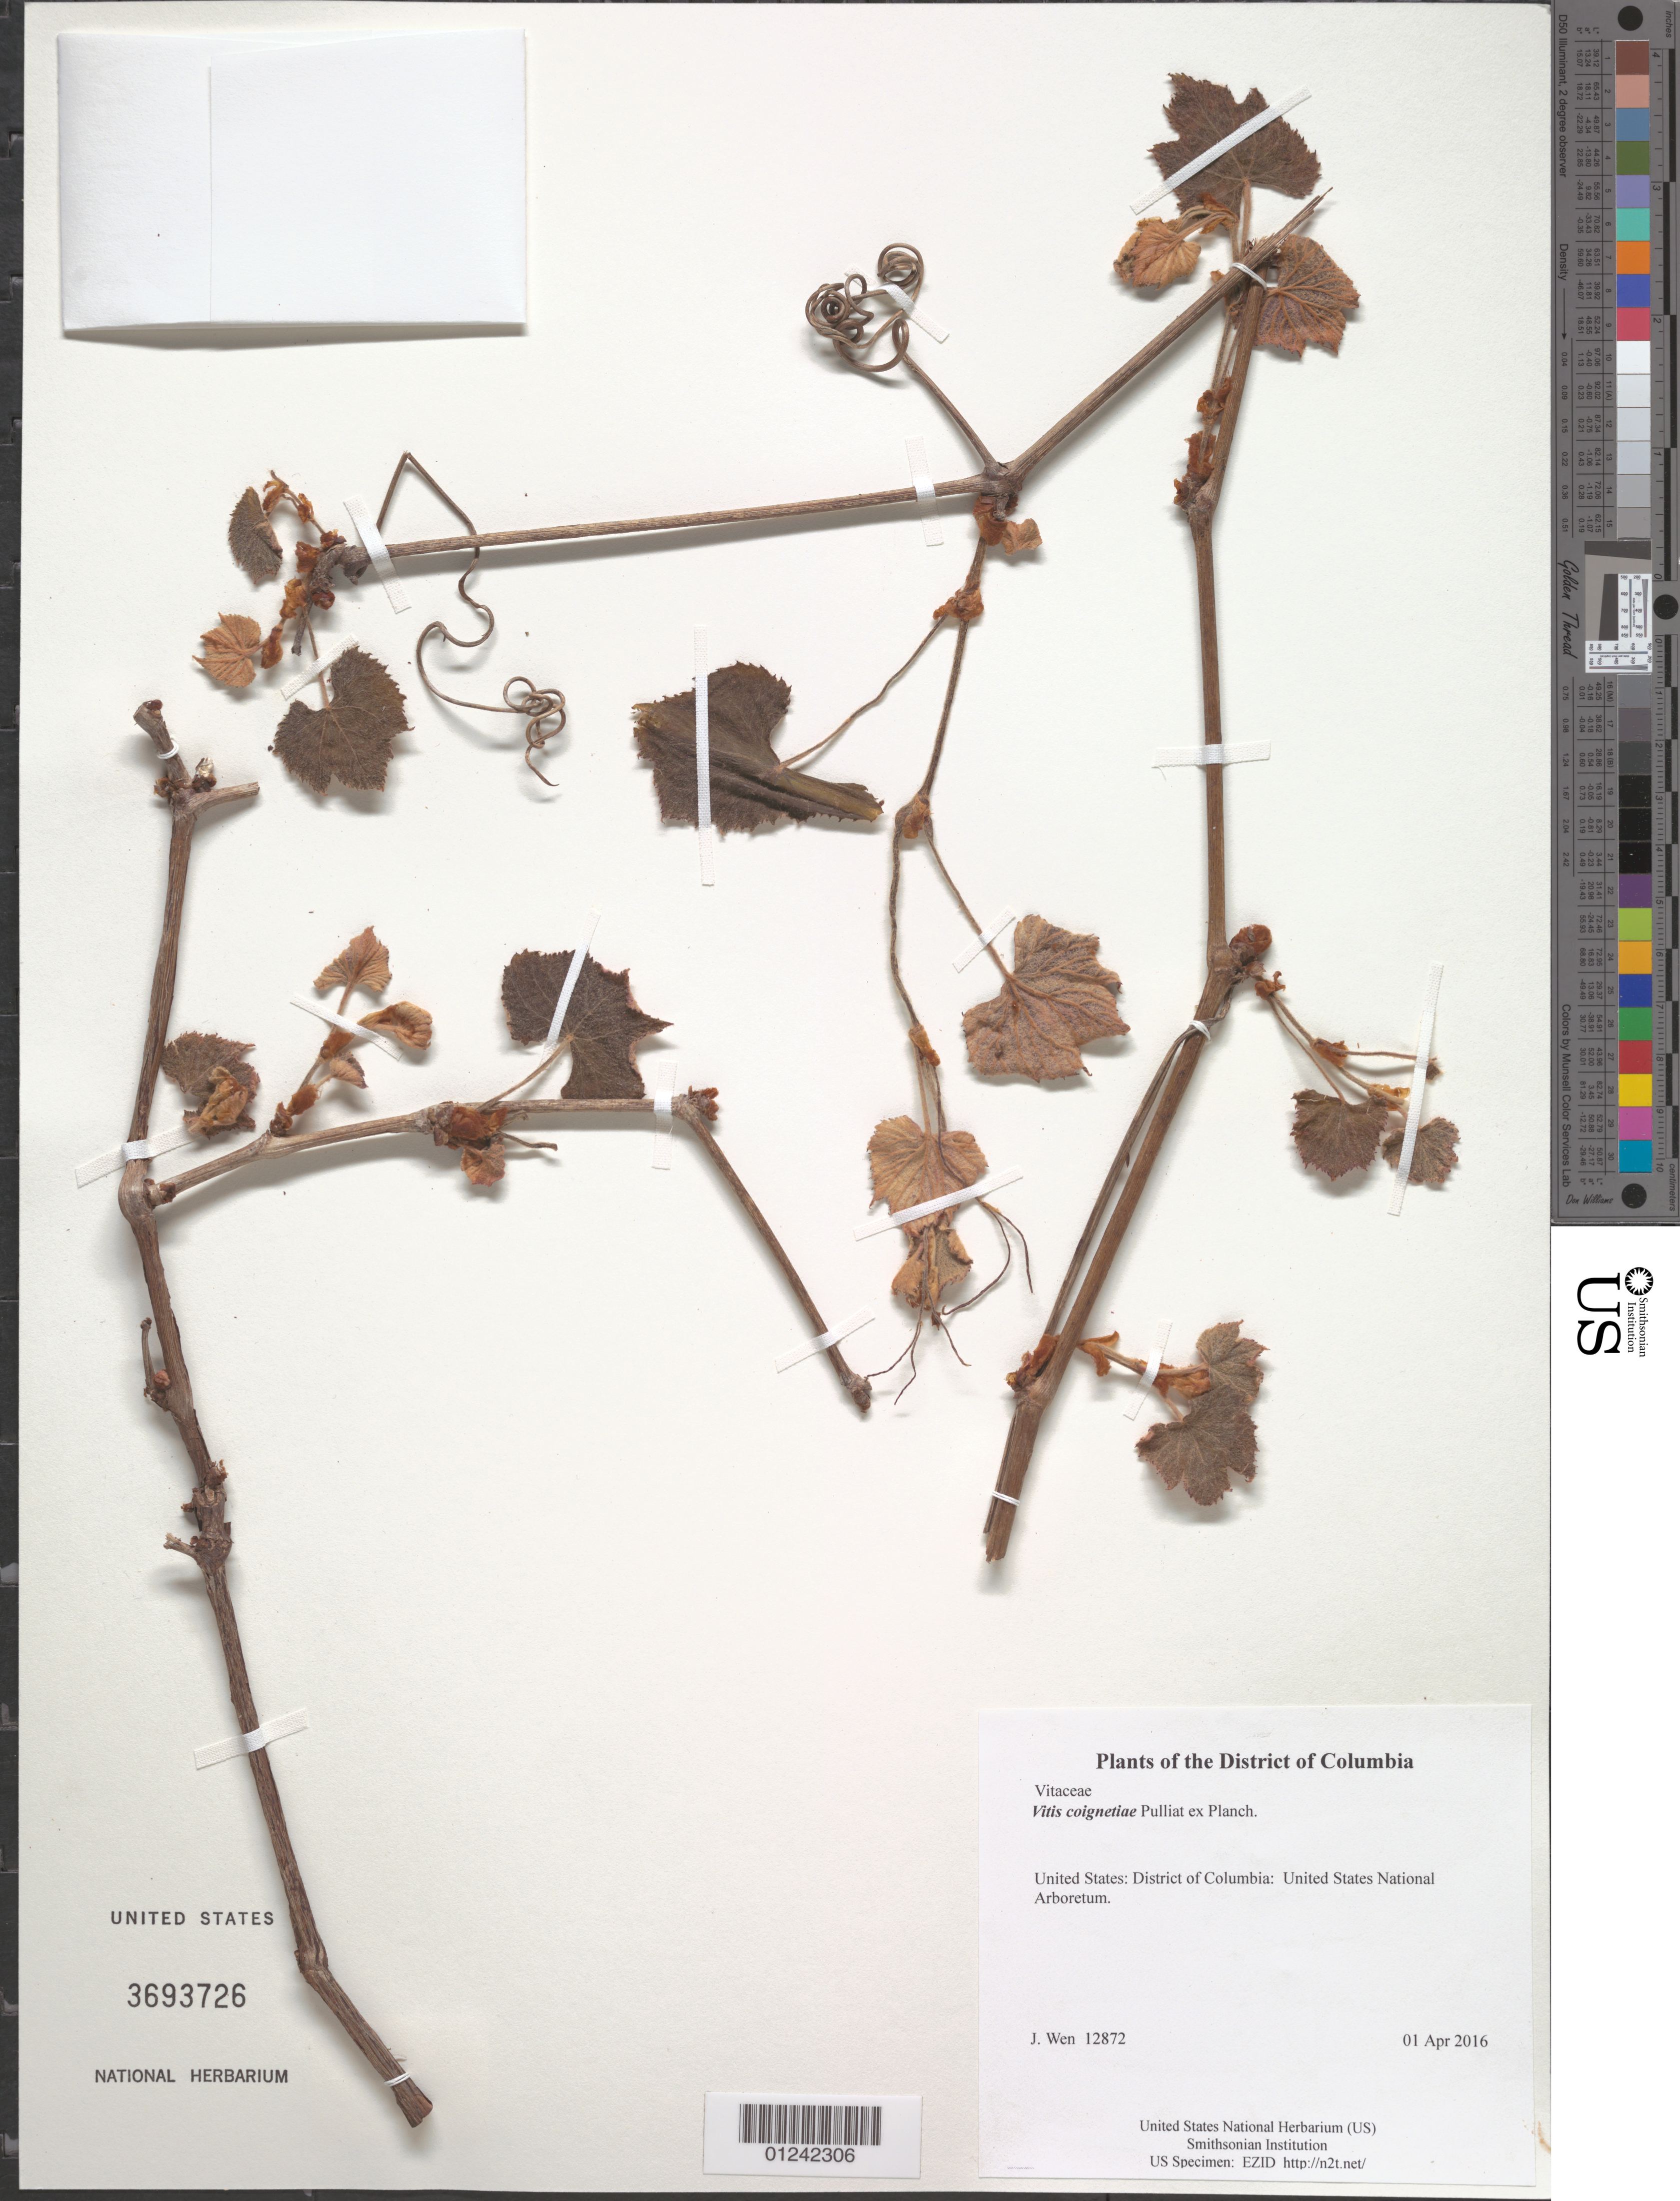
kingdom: Plantae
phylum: Tracheophyta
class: Magnoliopsida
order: Vitales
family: Vitaceae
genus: Vitis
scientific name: Vitis coignetiae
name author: Pulliat ex Planch.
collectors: J. Wen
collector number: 12872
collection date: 2016-04-01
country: United States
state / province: District of Columbia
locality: United States National Arboretum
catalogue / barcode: US 3693726